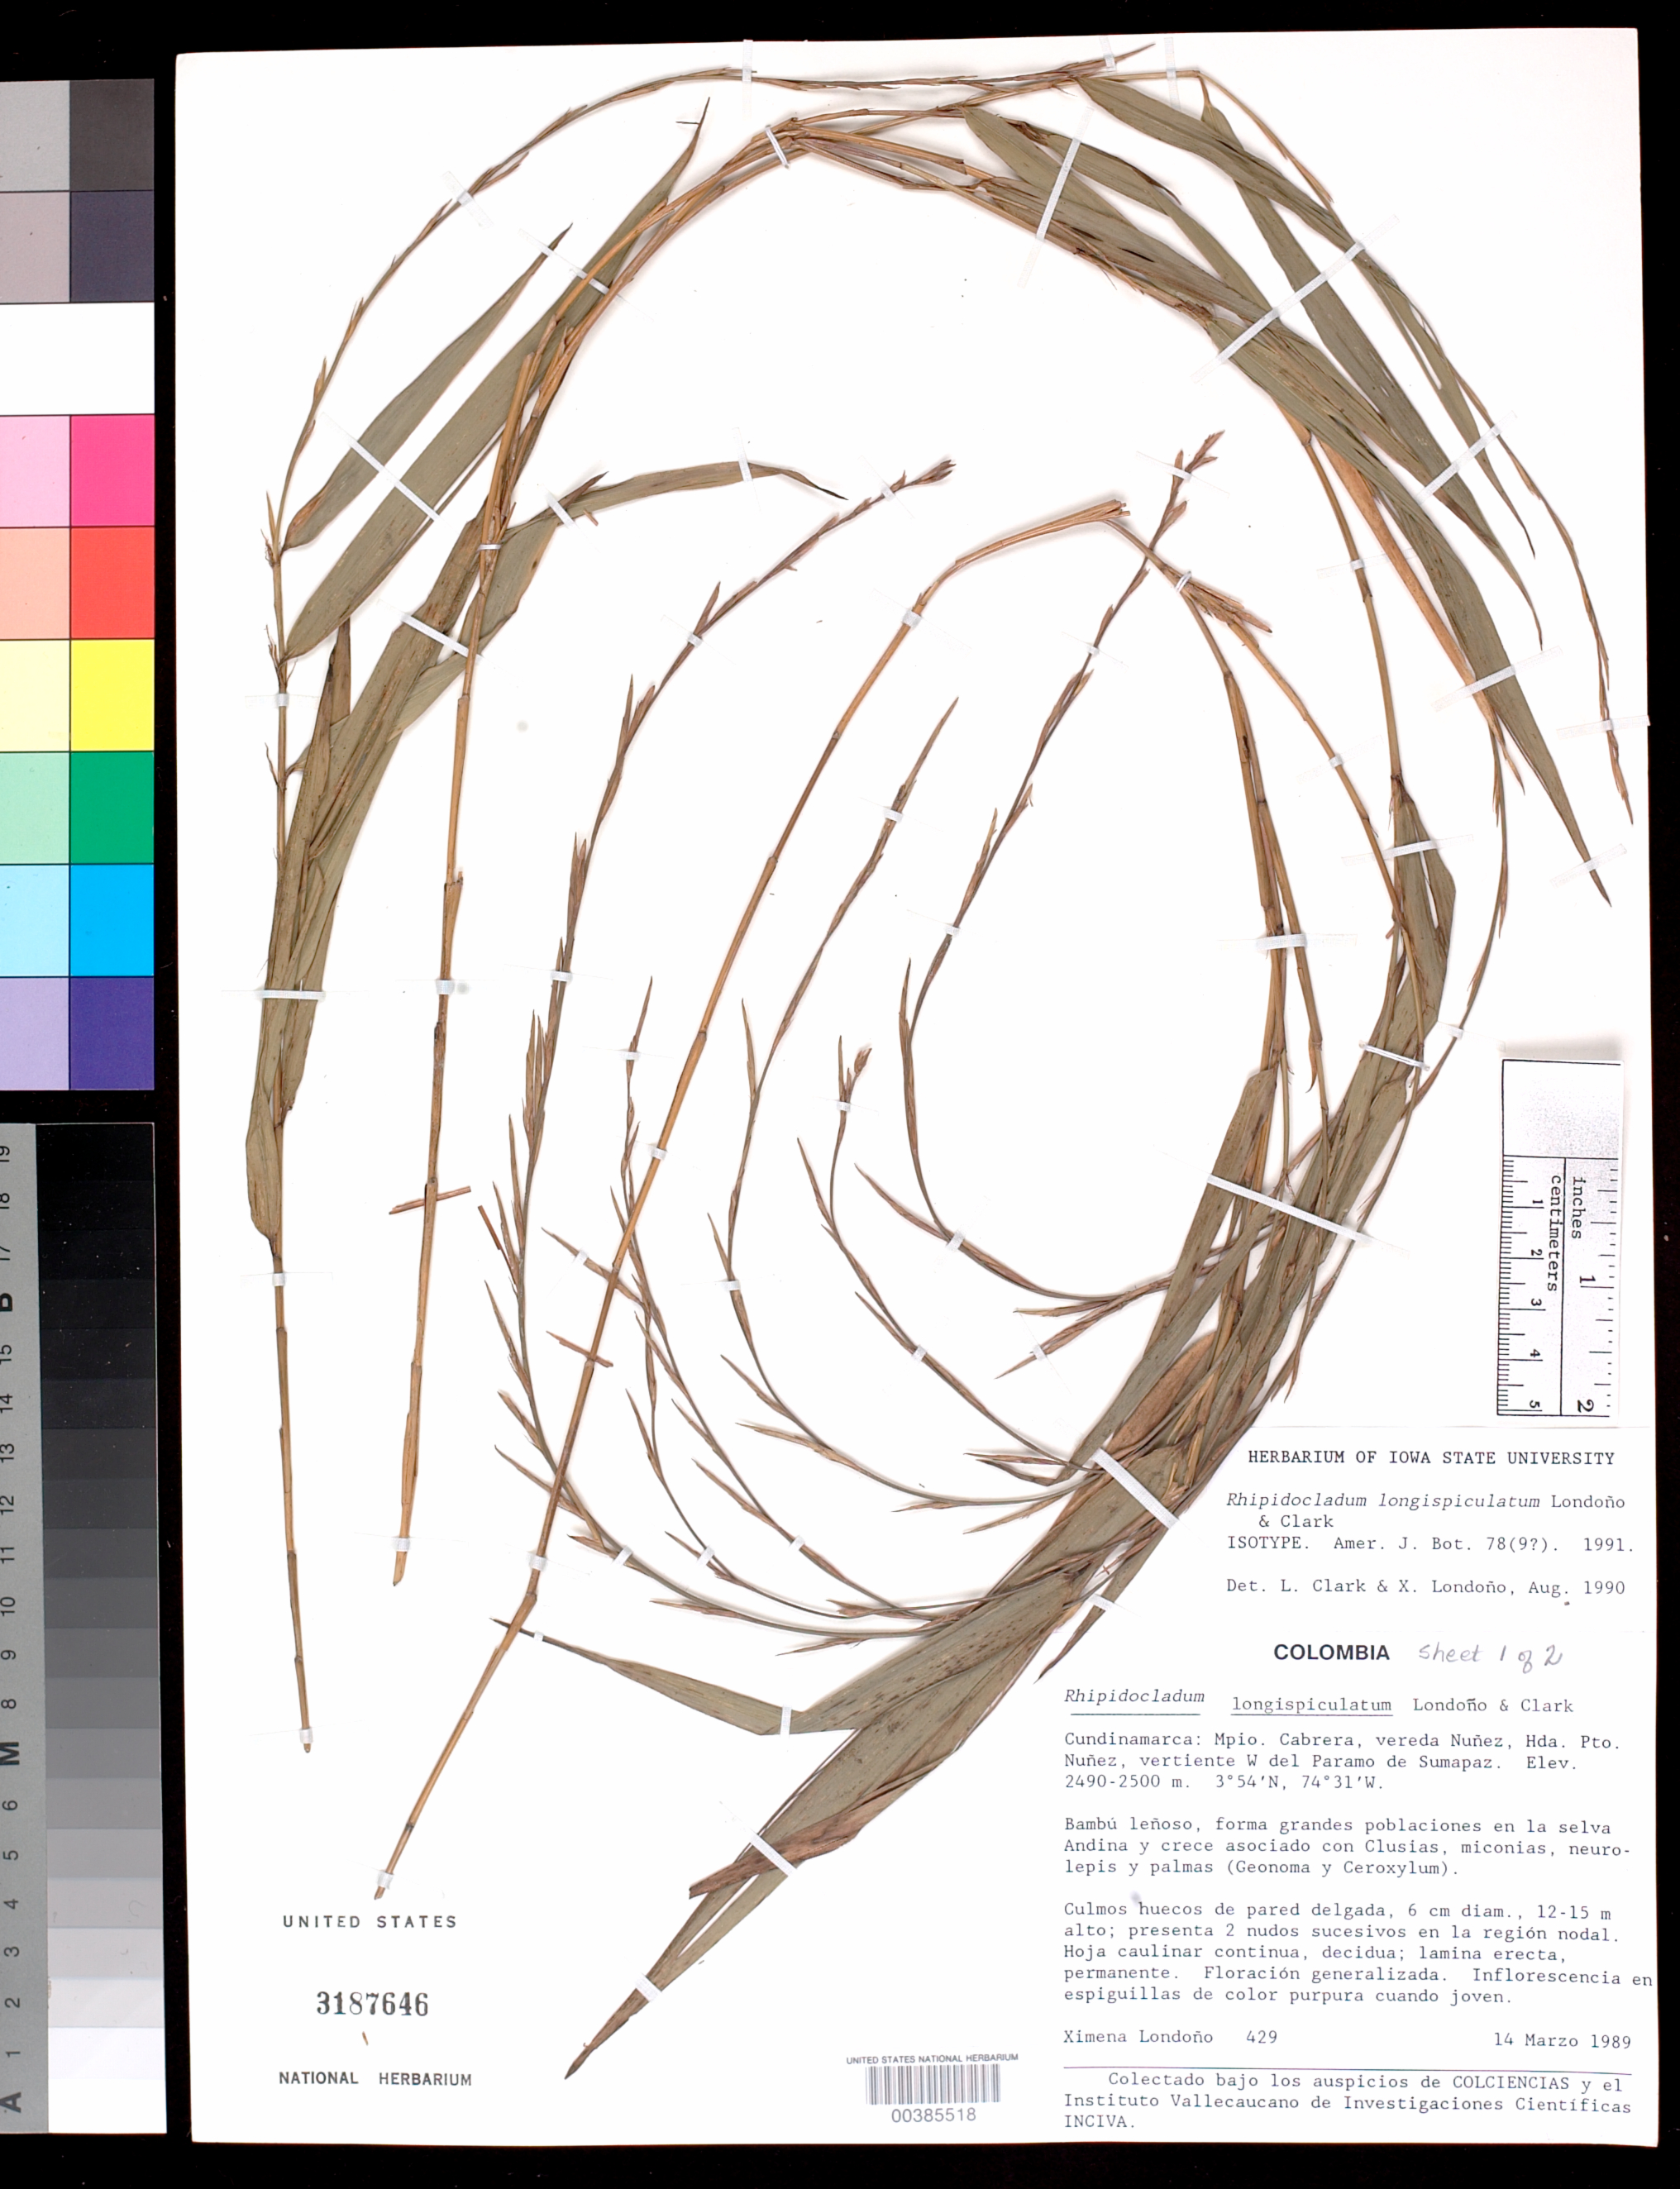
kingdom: Plantae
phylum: Tracheophyta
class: Liliopsida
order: Poales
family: Poaceae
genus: Rhipidocladum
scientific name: Rhipidocladum longispiculatum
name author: Londoño & L.G. Clark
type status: Isotype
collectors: X. Londoño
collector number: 429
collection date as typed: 14 Mar 1989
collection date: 1989-03-14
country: Colombia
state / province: Cundinamarca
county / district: Cabrera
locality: Vereda Nunez, Hda. Pto. Nunez, Vertiente W del Paramo de Sumapaz.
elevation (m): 2490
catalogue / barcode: US 3187646